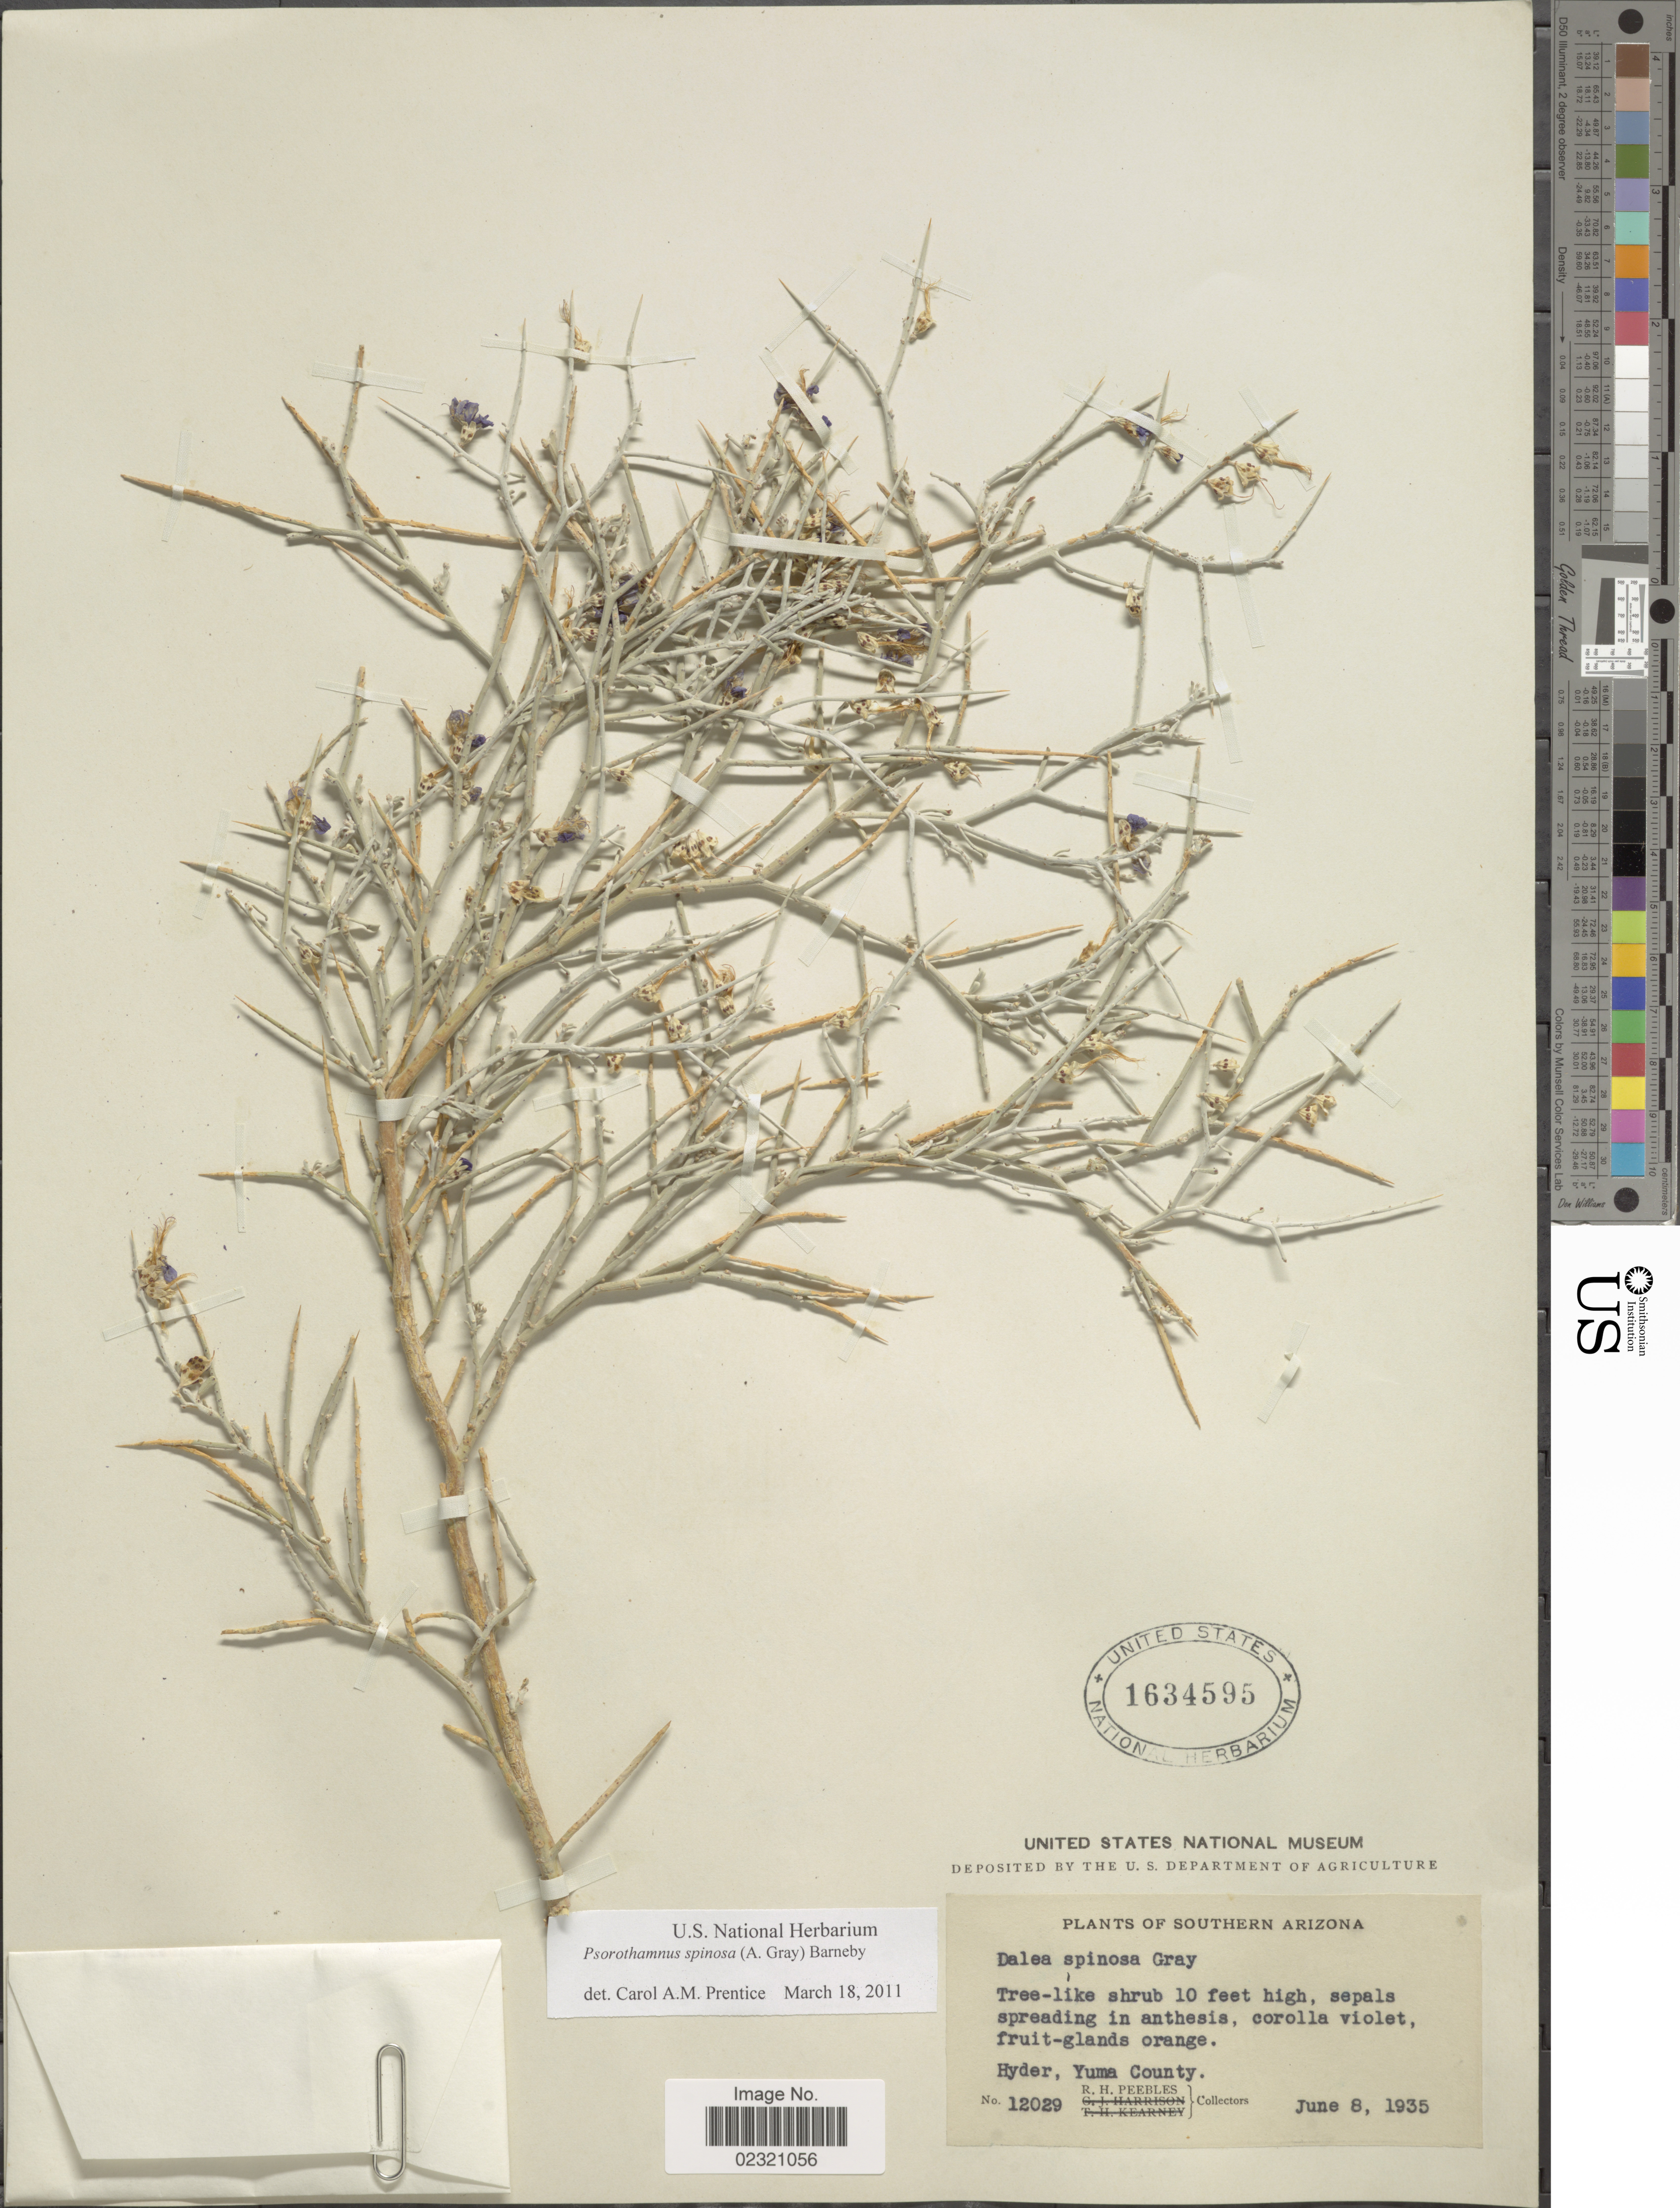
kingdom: Plantae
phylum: Tracheophyta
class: Magnoliopsida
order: Fabales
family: Fabaceae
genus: Psorothamnus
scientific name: Psorothamnus spinosus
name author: (A. Gray) Barneby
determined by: Prentice, Carol A.M.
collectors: R. H. Peebles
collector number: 12029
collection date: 1935-06-08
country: United States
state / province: Arizona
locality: Southern Arizona, Hyder, Yuma County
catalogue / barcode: US 1634595